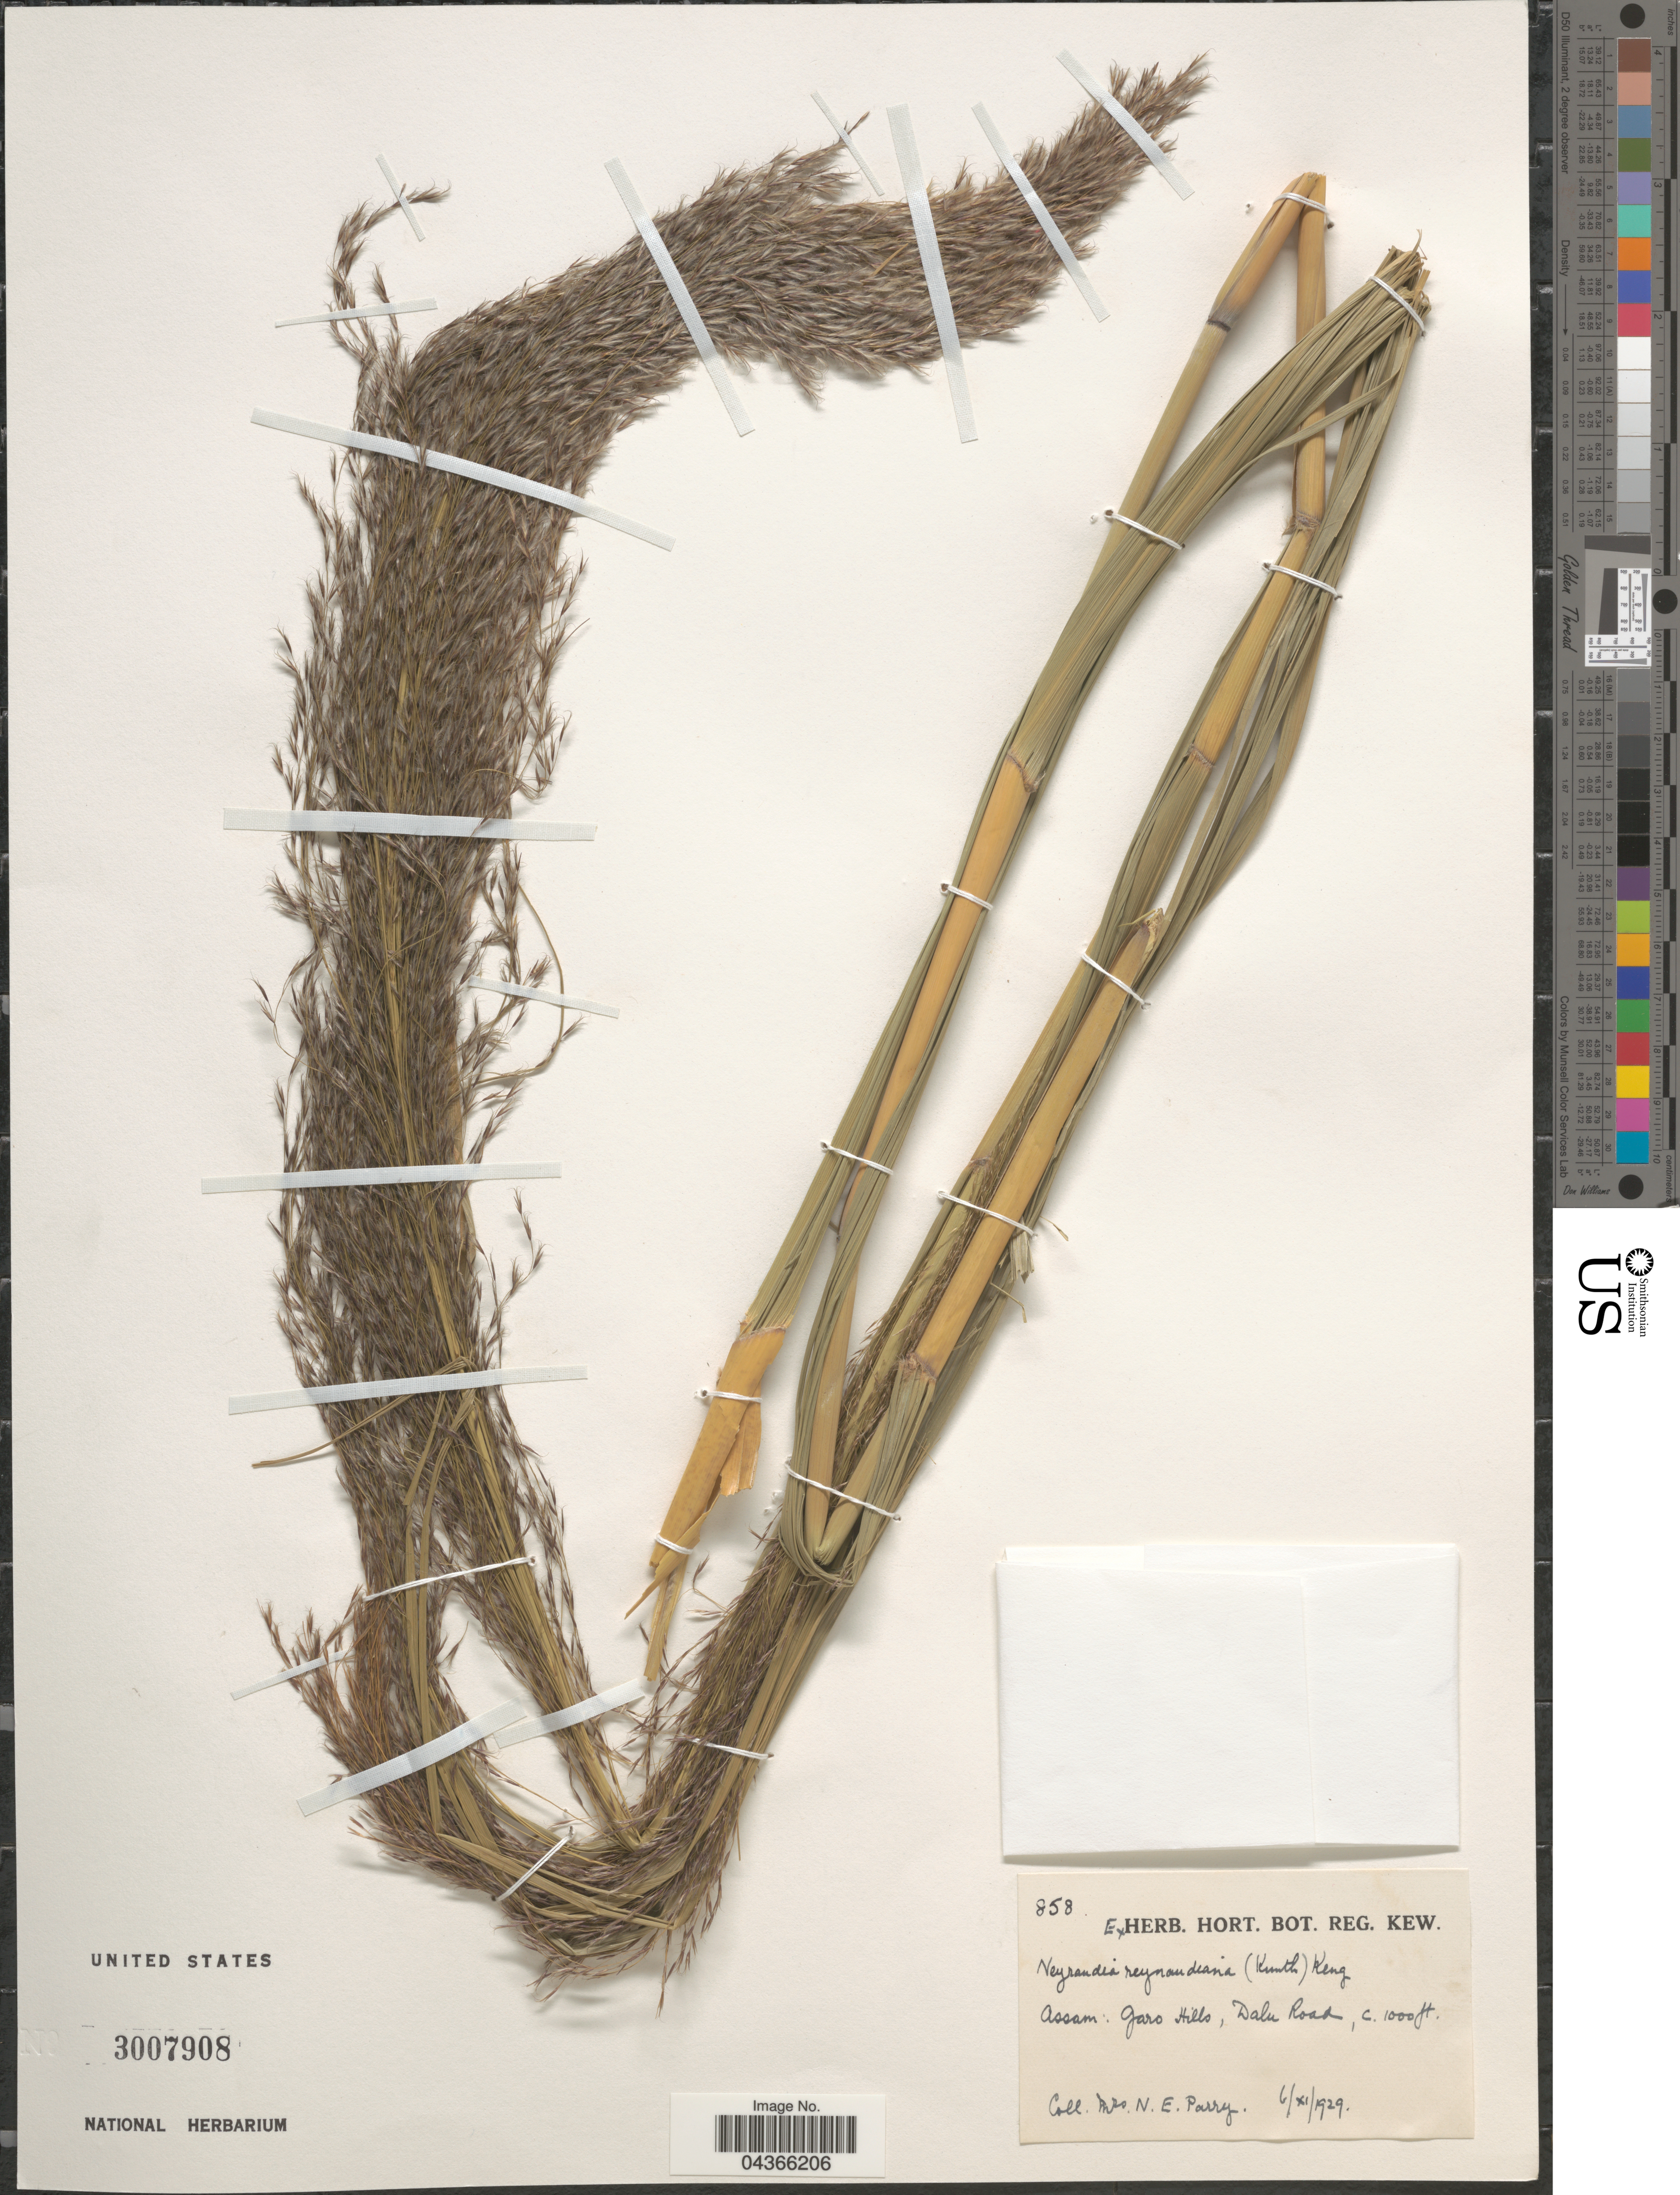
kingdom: Plantae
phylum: Tracheophyta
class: Liliopsida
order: Poales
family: Poaceae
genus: Neyraudia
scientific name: Neyraudia reynaudiana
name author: (Kunth) Keng ex Hitchc.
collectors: N. Parry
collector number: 858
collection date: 1929-11-06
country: India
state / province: Meghalaya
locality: Garo Hills, Dalu Rosa.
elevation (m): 305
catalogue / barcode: US 3007908